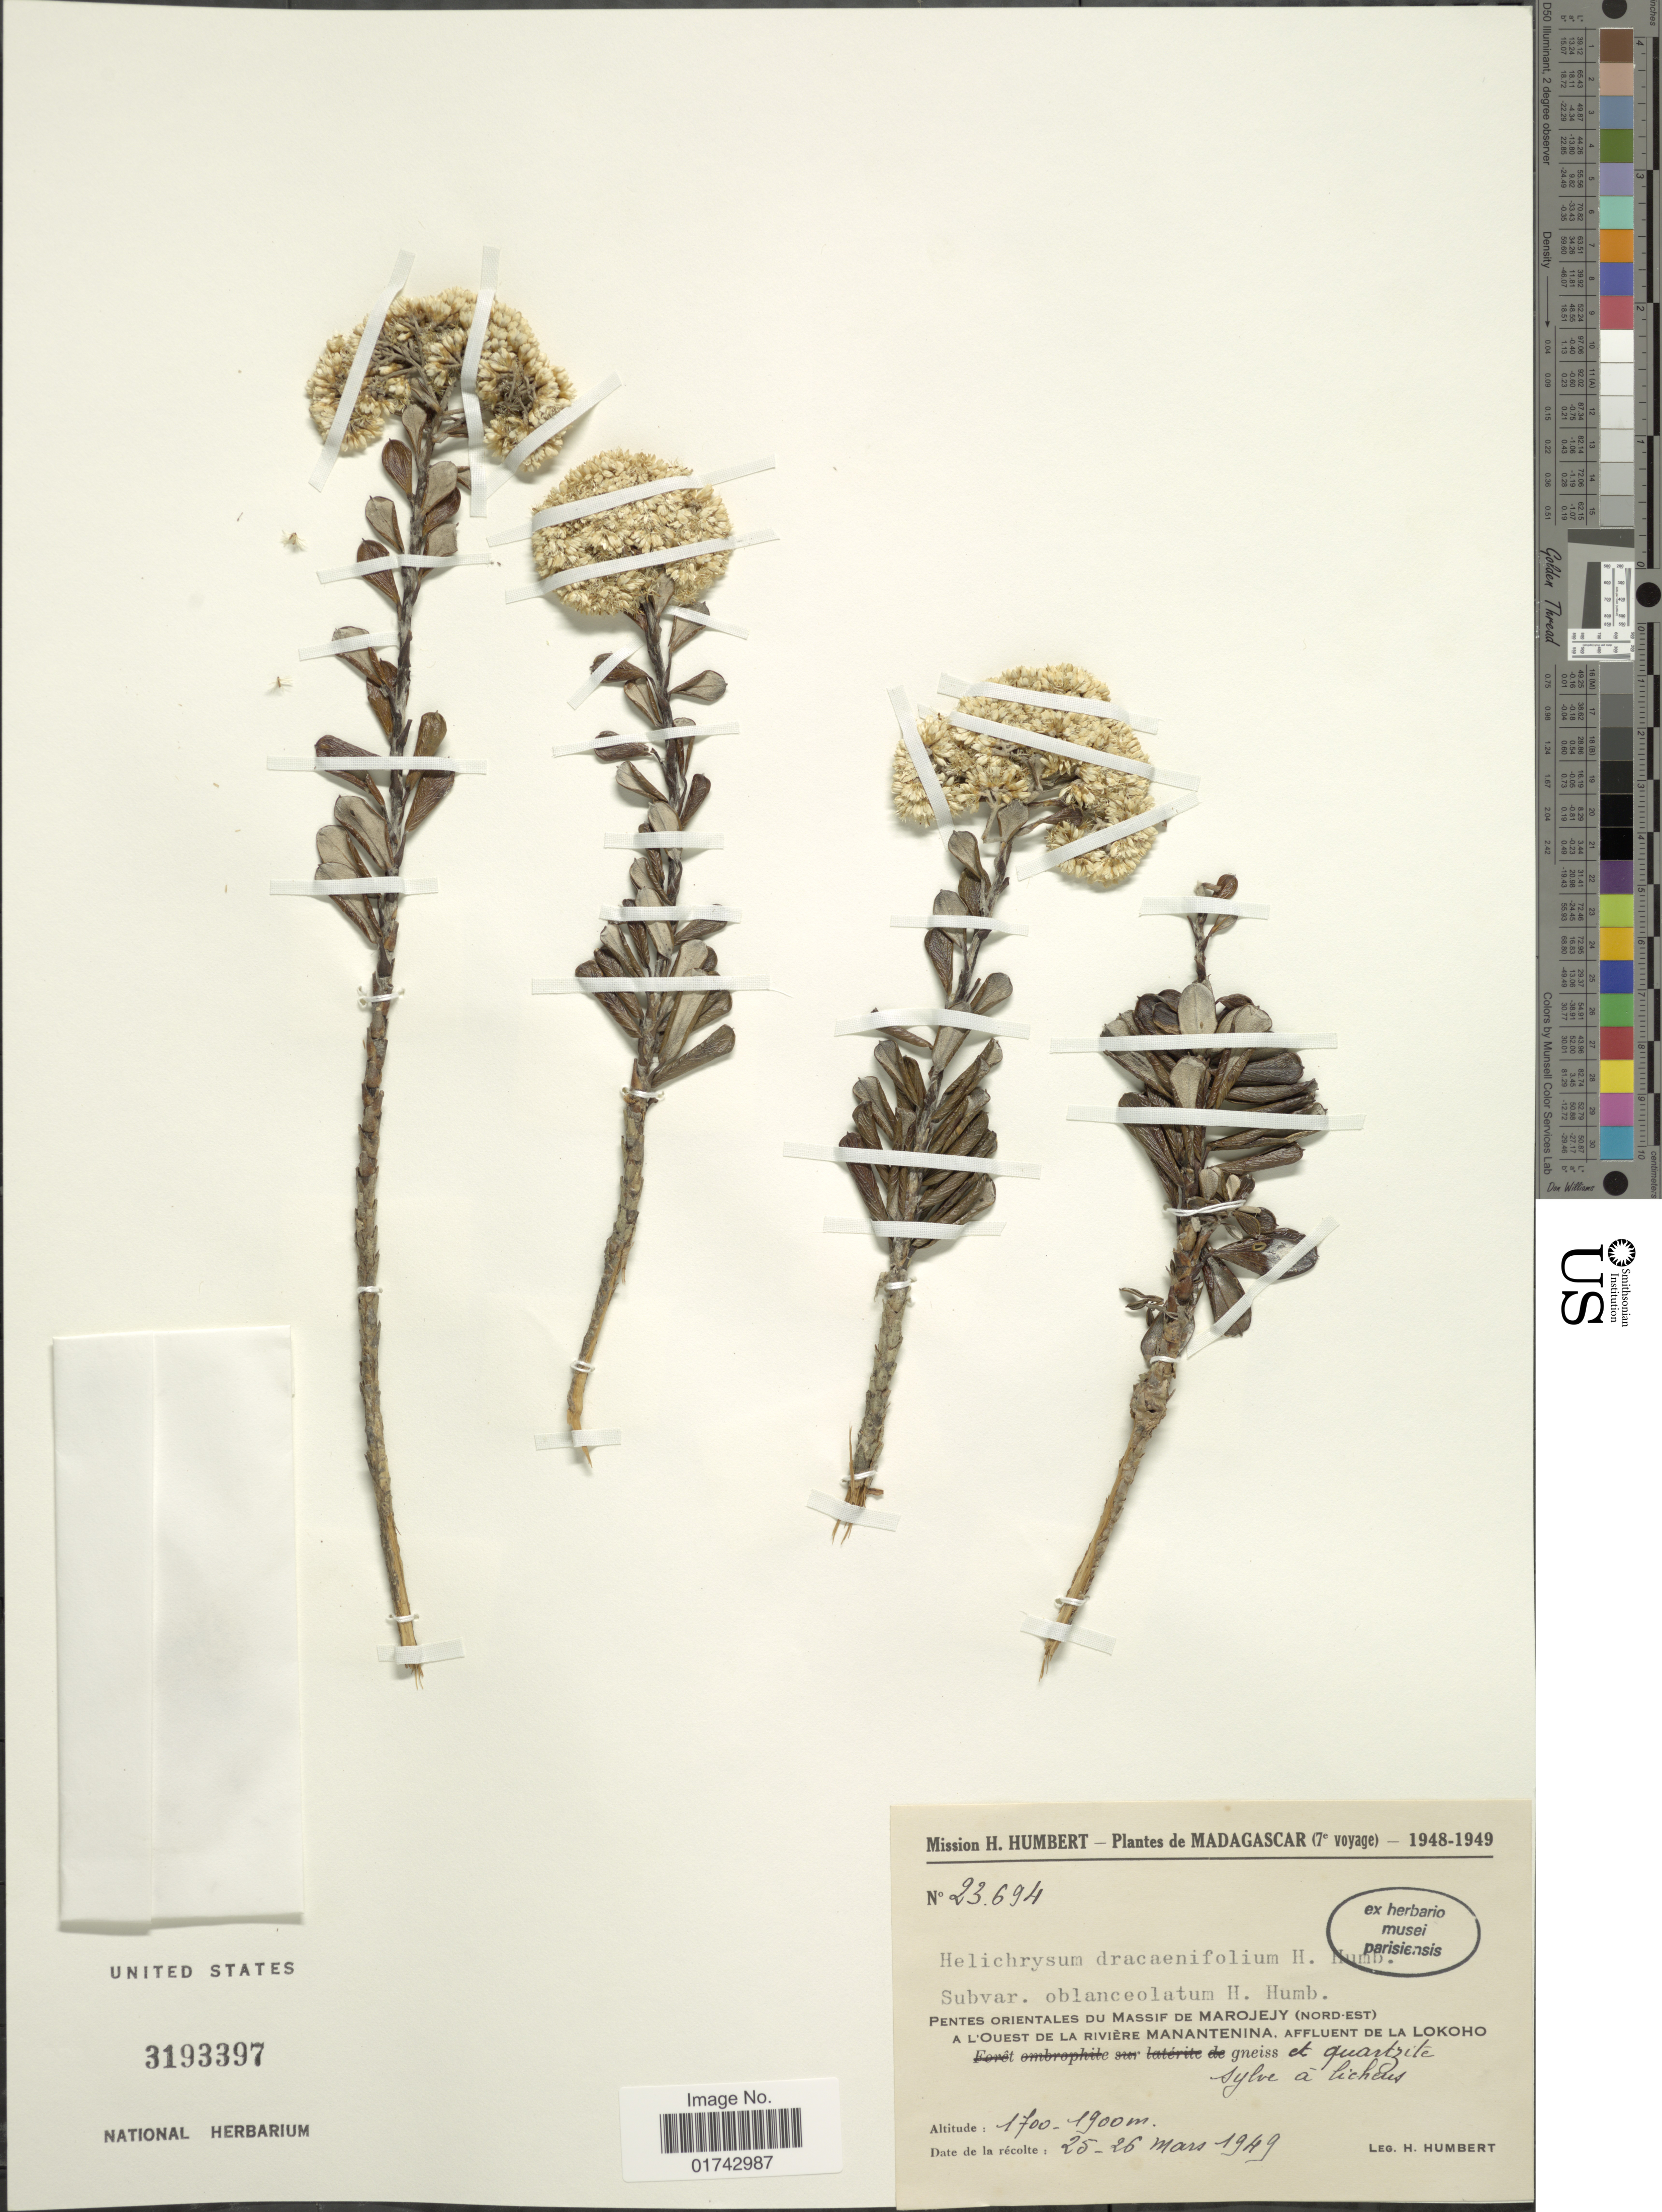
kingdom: Plantae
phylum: Tracheophyta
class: Magnoliopsida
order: Asterales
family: Asteraceae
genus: Helichrysum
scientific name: Helichrysum dracaenifolium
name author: Humbert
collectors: H. Humbert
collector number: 23694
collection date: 1949-03-25/1949-03-26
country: Madagascar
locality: Pentes Orientales du Massif de Marojejy (Nord-Est) A L' Ouest de la Riviere Manantenina, Affluent de la Lokoho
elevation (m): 1700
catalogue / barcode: US 3193397